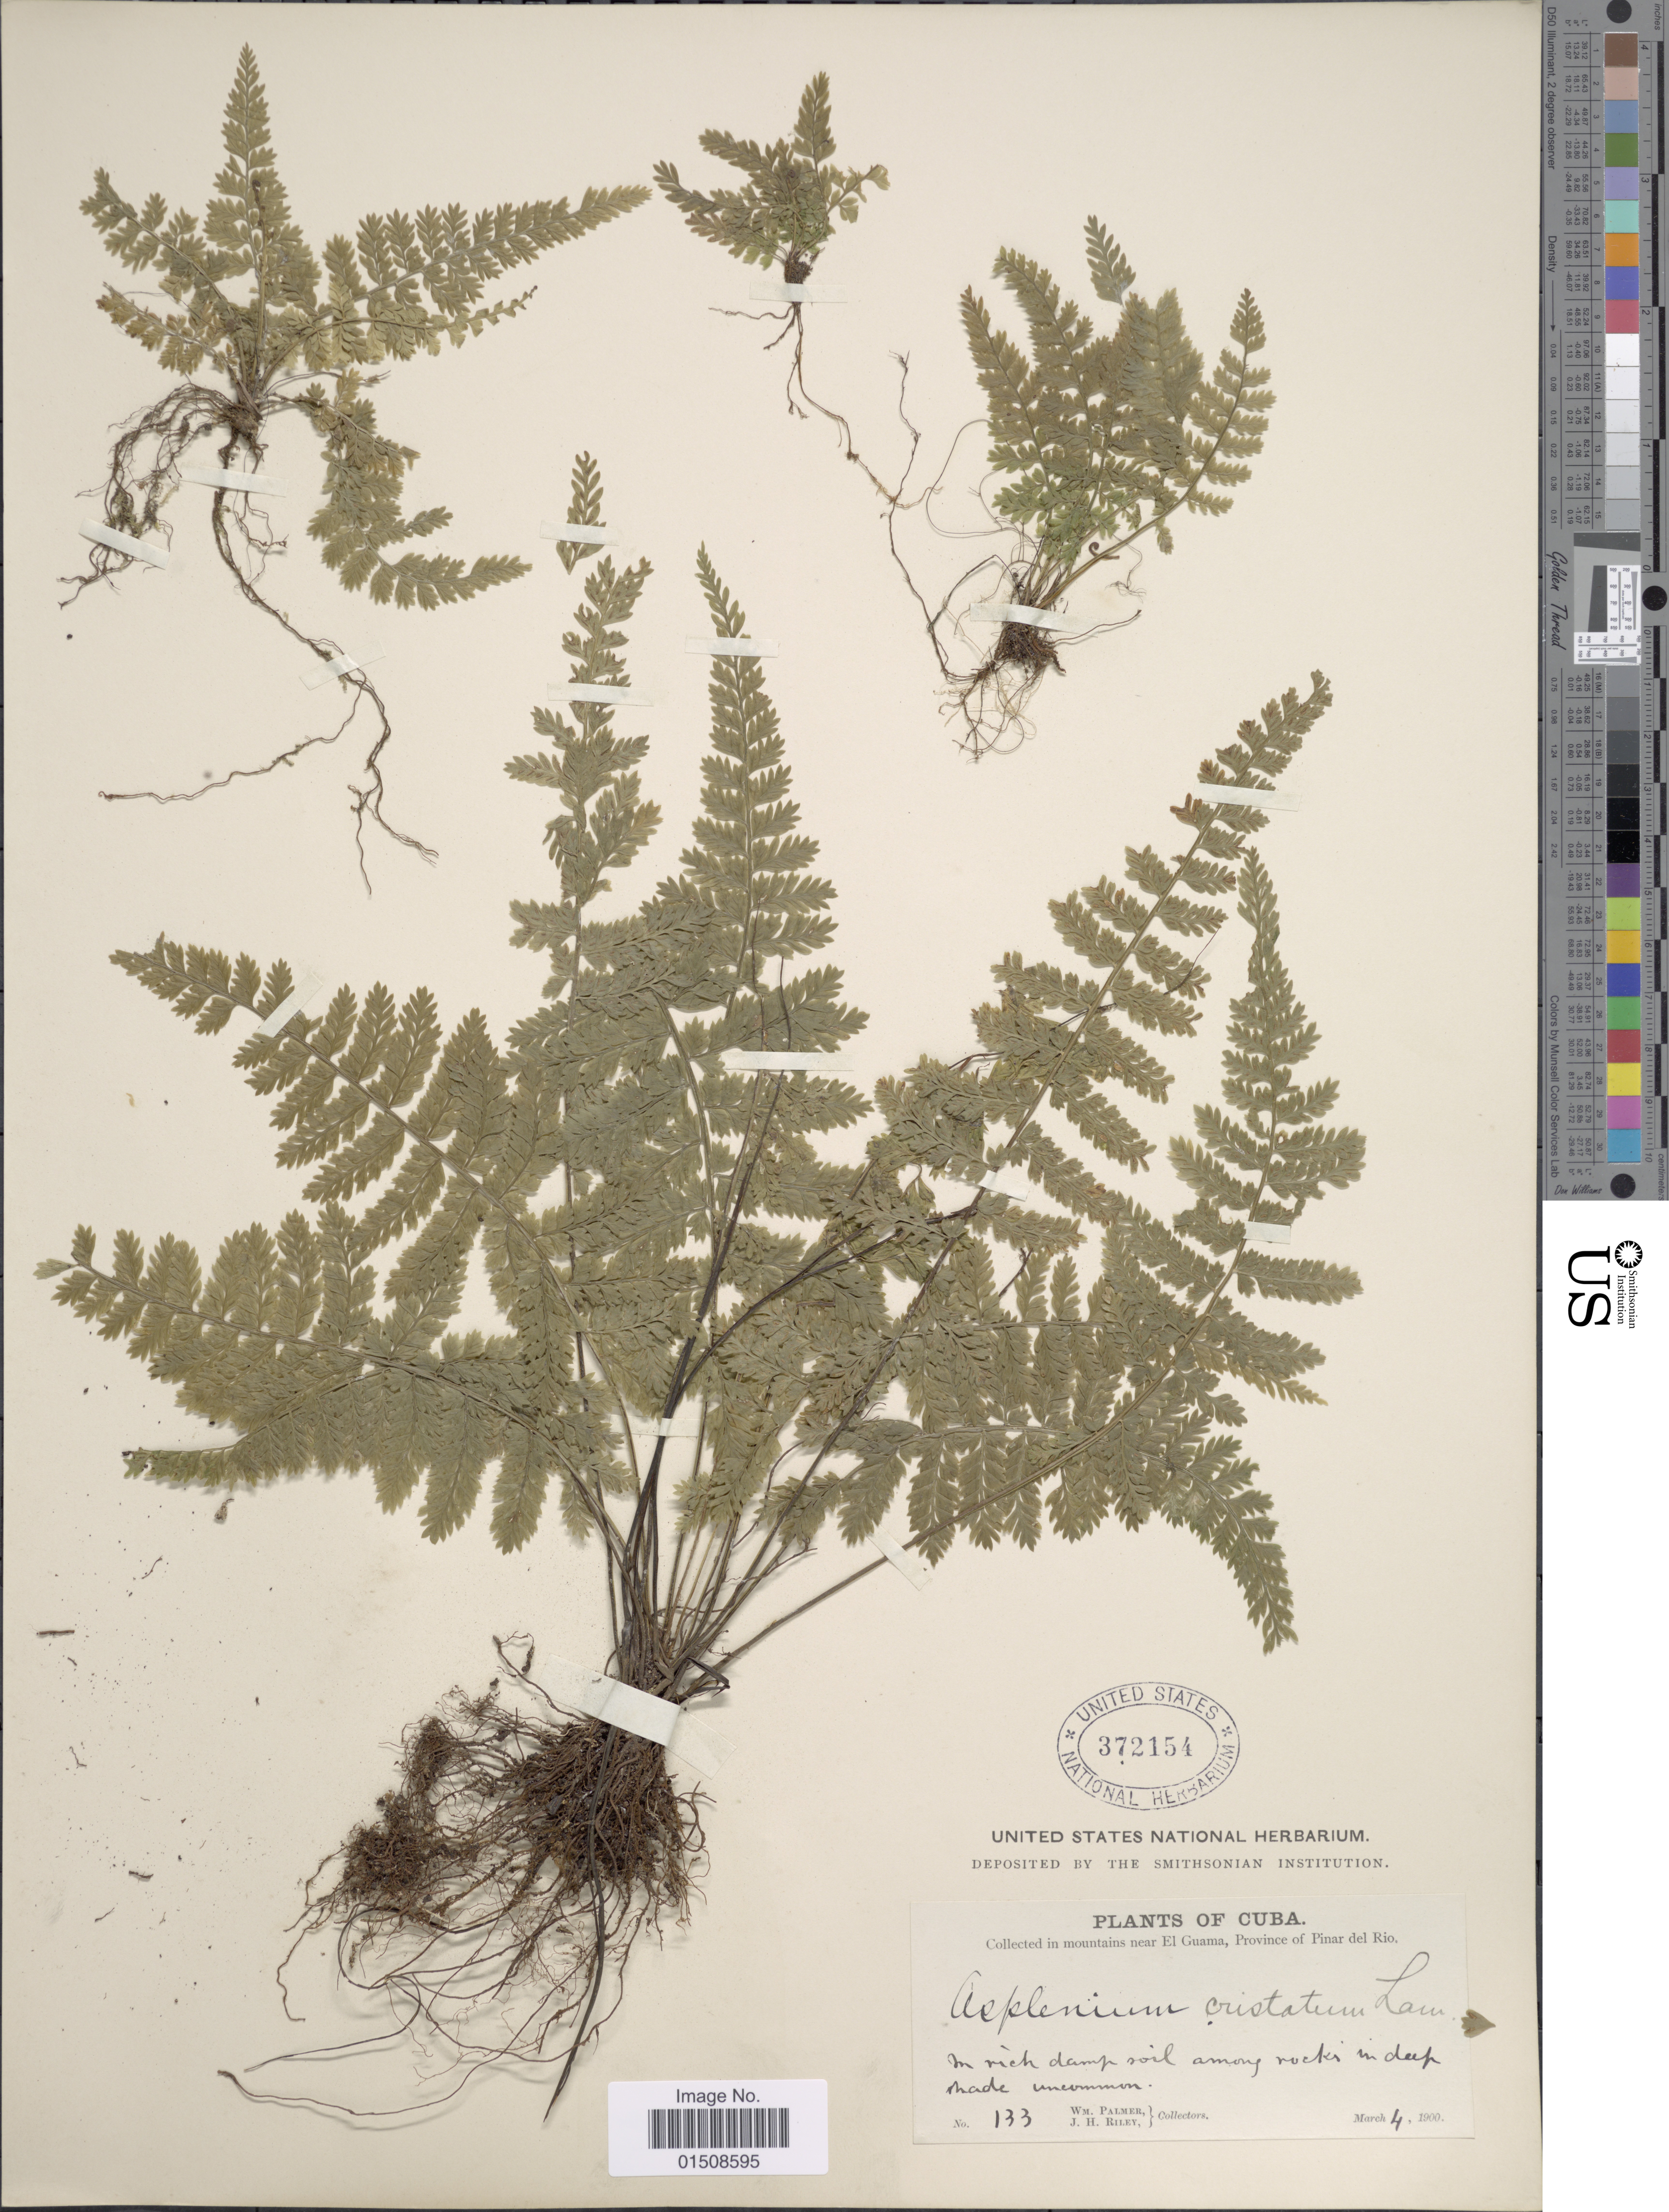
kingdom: Plantae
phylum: Tracheophyta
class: Polypodiopsida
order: Polypodiales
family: Aspleniaceae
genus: Asplenium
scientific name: Asplenium cristatum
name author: Lam.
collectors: W. Palmer & J. H. Riley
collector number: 133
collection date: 1900-03-04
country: Cuba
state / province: Pinar del Río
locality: In mountains near El Guama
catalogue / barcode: US 372154